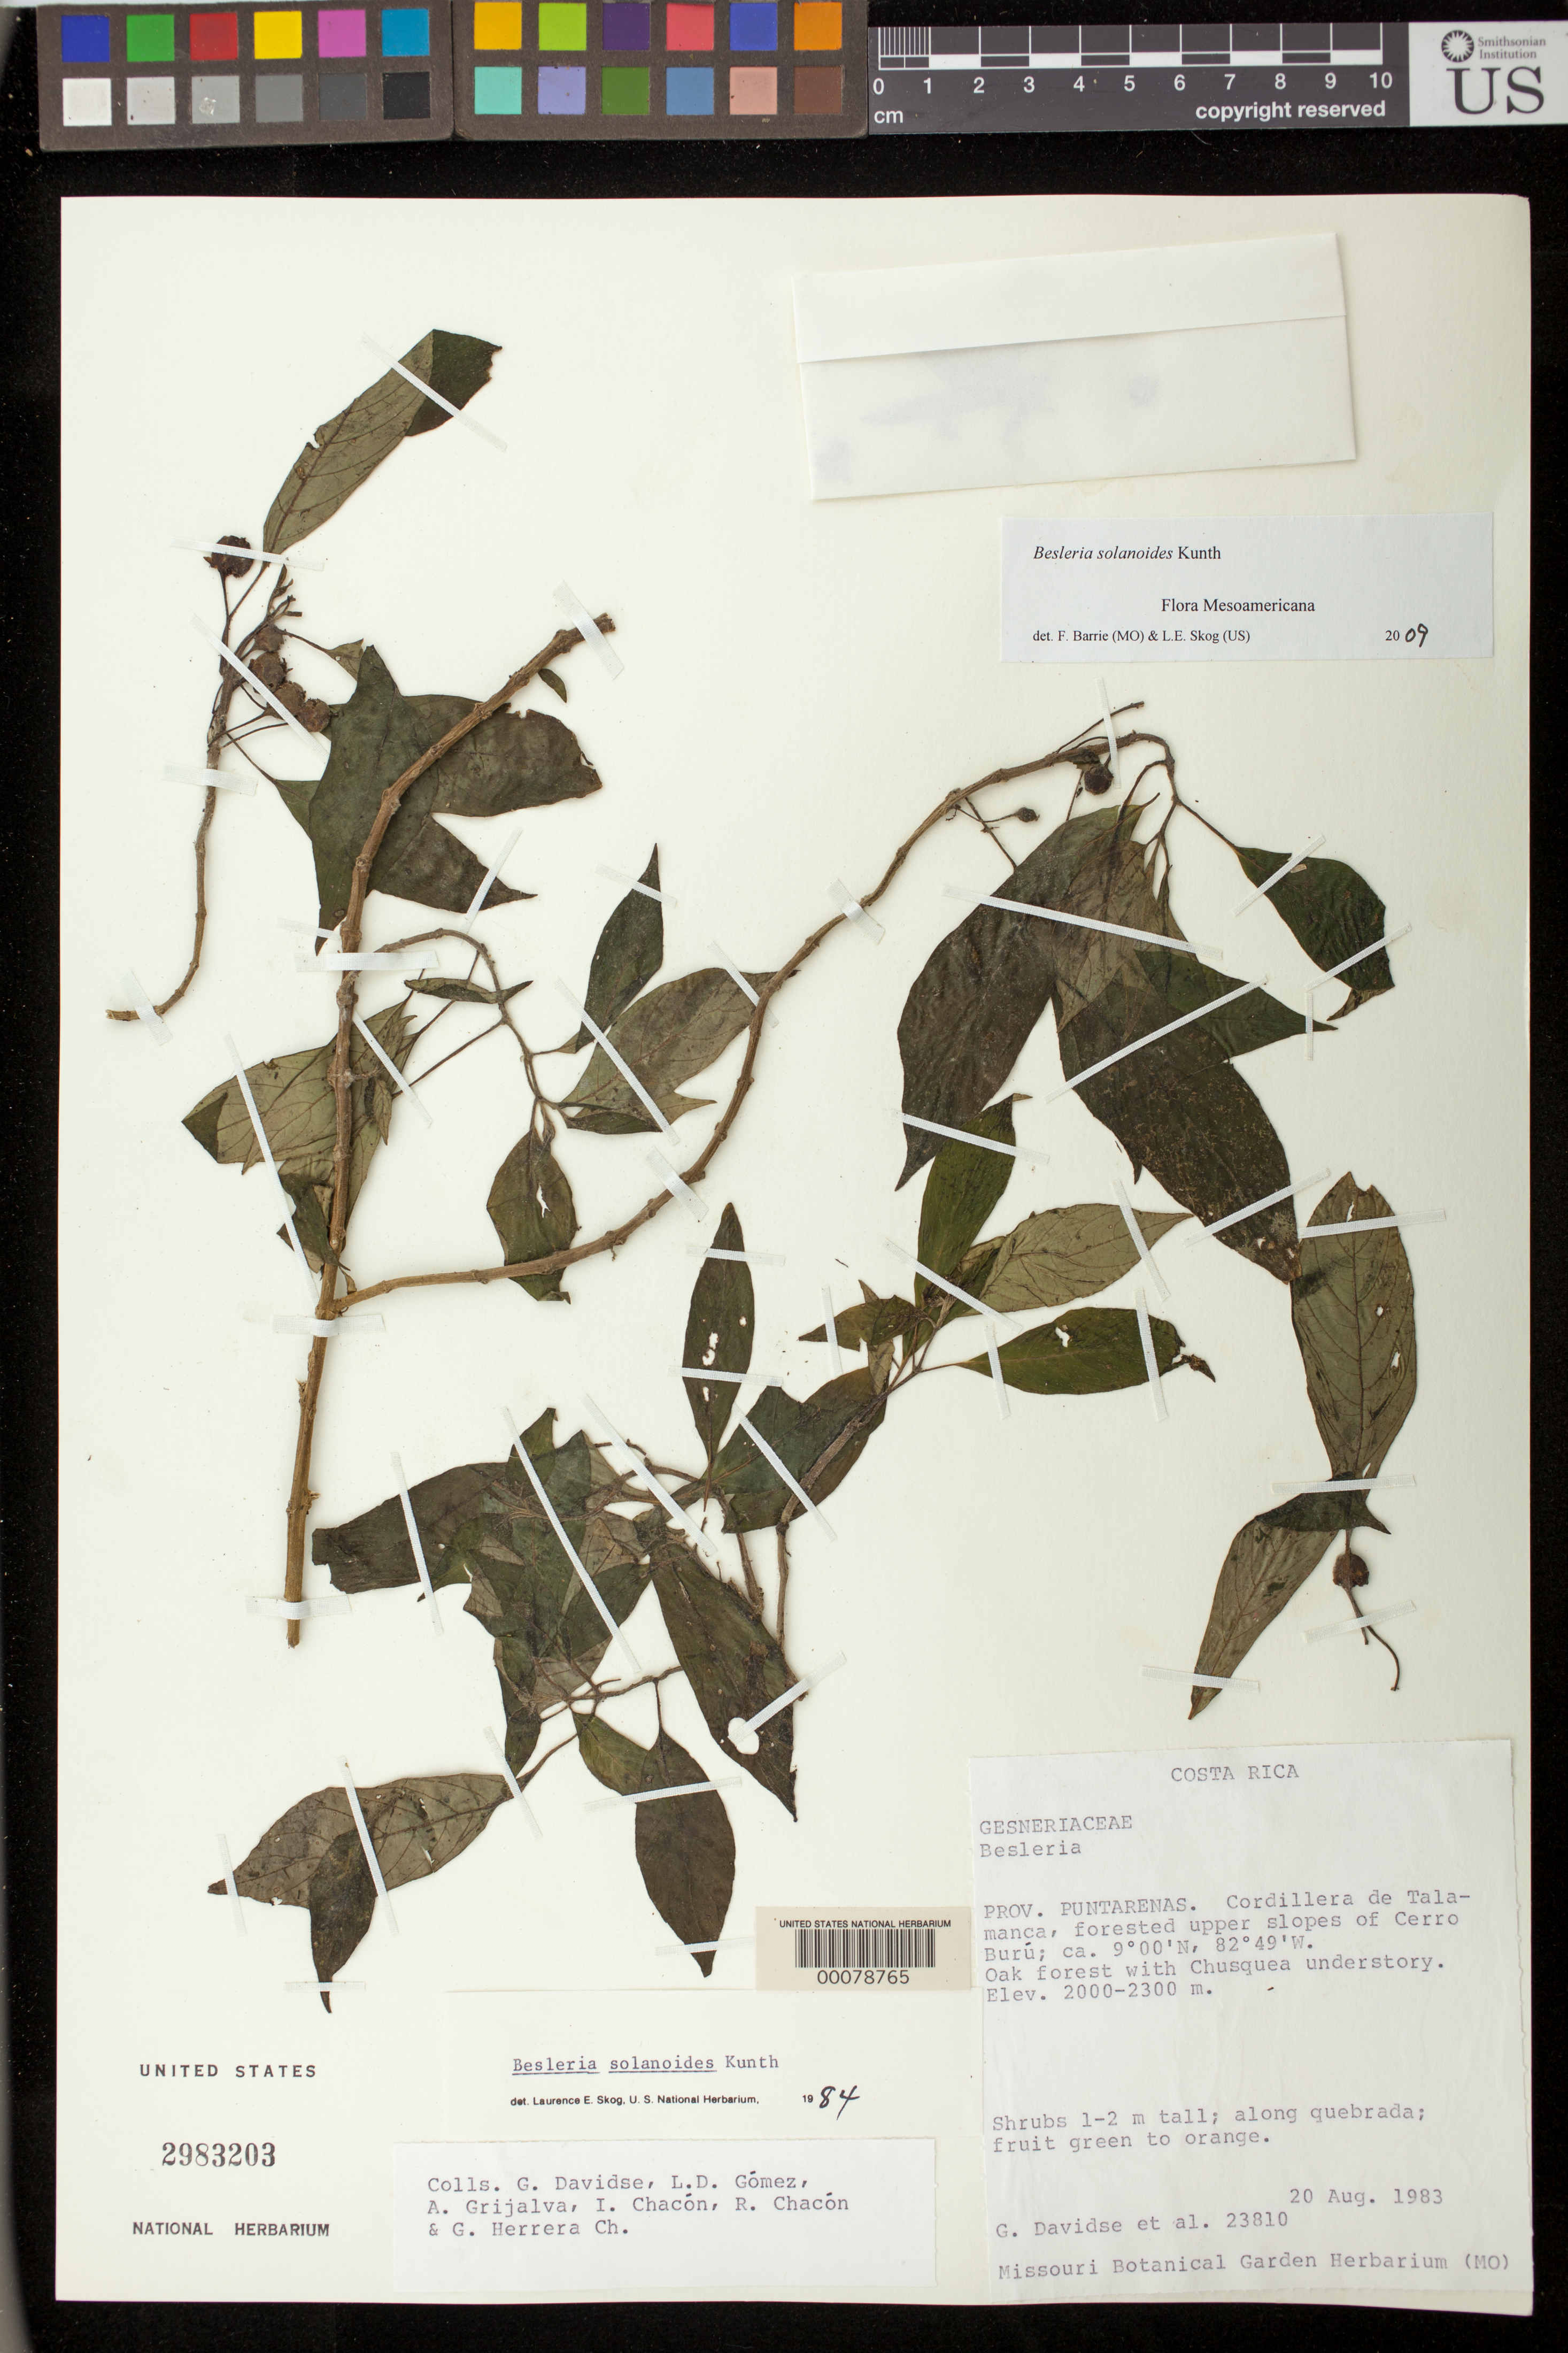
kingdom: Plantae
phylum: Tracheophyta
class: Magnoliopsida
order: Lamiales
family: Gesneriaceae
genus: Besleria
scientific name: Besleria solanoides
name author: Kunth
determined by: Barrie, F. R.; Skog, Laurence E.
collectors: G. Davidse, L. D. Gómez, A. Grijalva P., I. Chacon, R. Chacón & G. Herrera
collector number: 23810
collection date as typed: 20 Aug 1983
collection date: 1983-08-20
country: Costa Rica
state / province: Puntarenas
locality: Cordillera de Talamanca, forested upper slopes of Cerro Buru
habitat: Oak forest with chusquea understory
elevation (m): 2000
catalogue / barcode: US 2983203